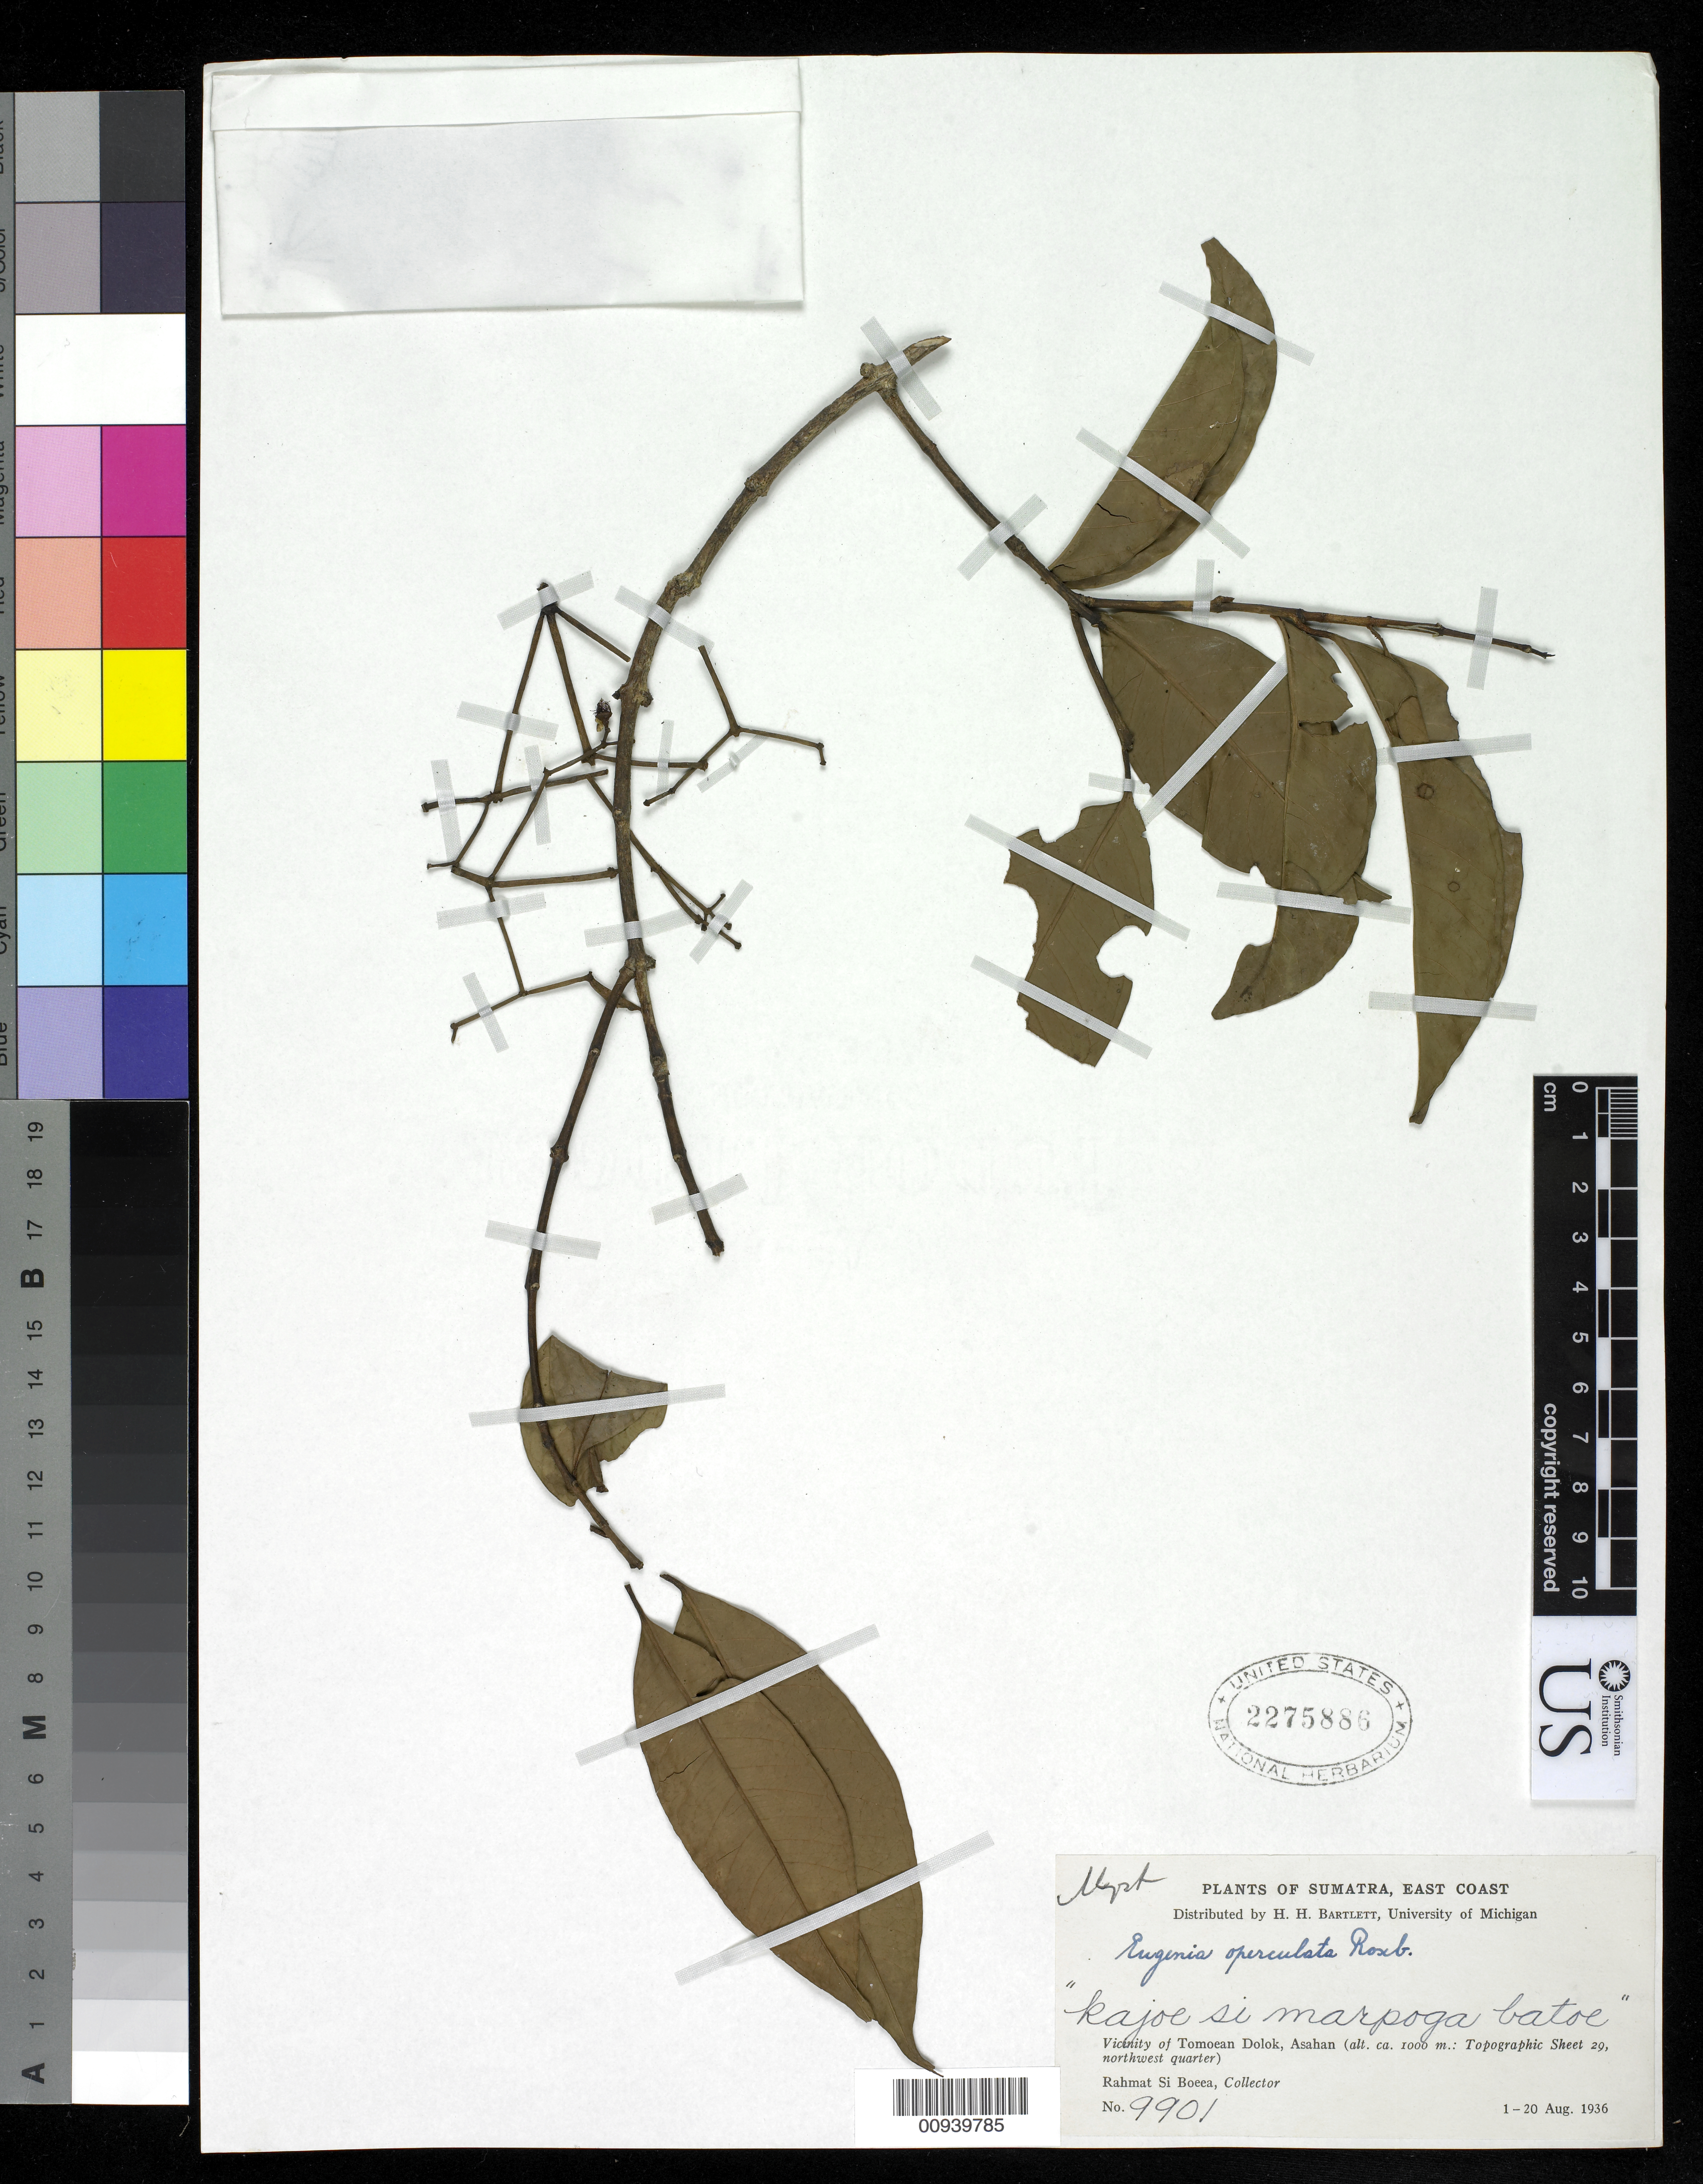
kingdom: Plantae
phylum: Tracheophyta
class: Magnoliopsida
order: Myrtales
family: Myrtaceae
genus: Syzygium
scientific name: Syzygium nervosum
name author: DC.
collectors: Rahmat Si Boeea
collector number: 9901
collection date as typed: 01 Aug 1936 to 20 Aug 1936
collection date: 1936-08-01/1936-08-20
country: Indonesia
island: Sumatra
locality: Vicinity of Tomoean Dolok, Asahan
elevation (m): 1000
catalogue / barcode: US 2275886